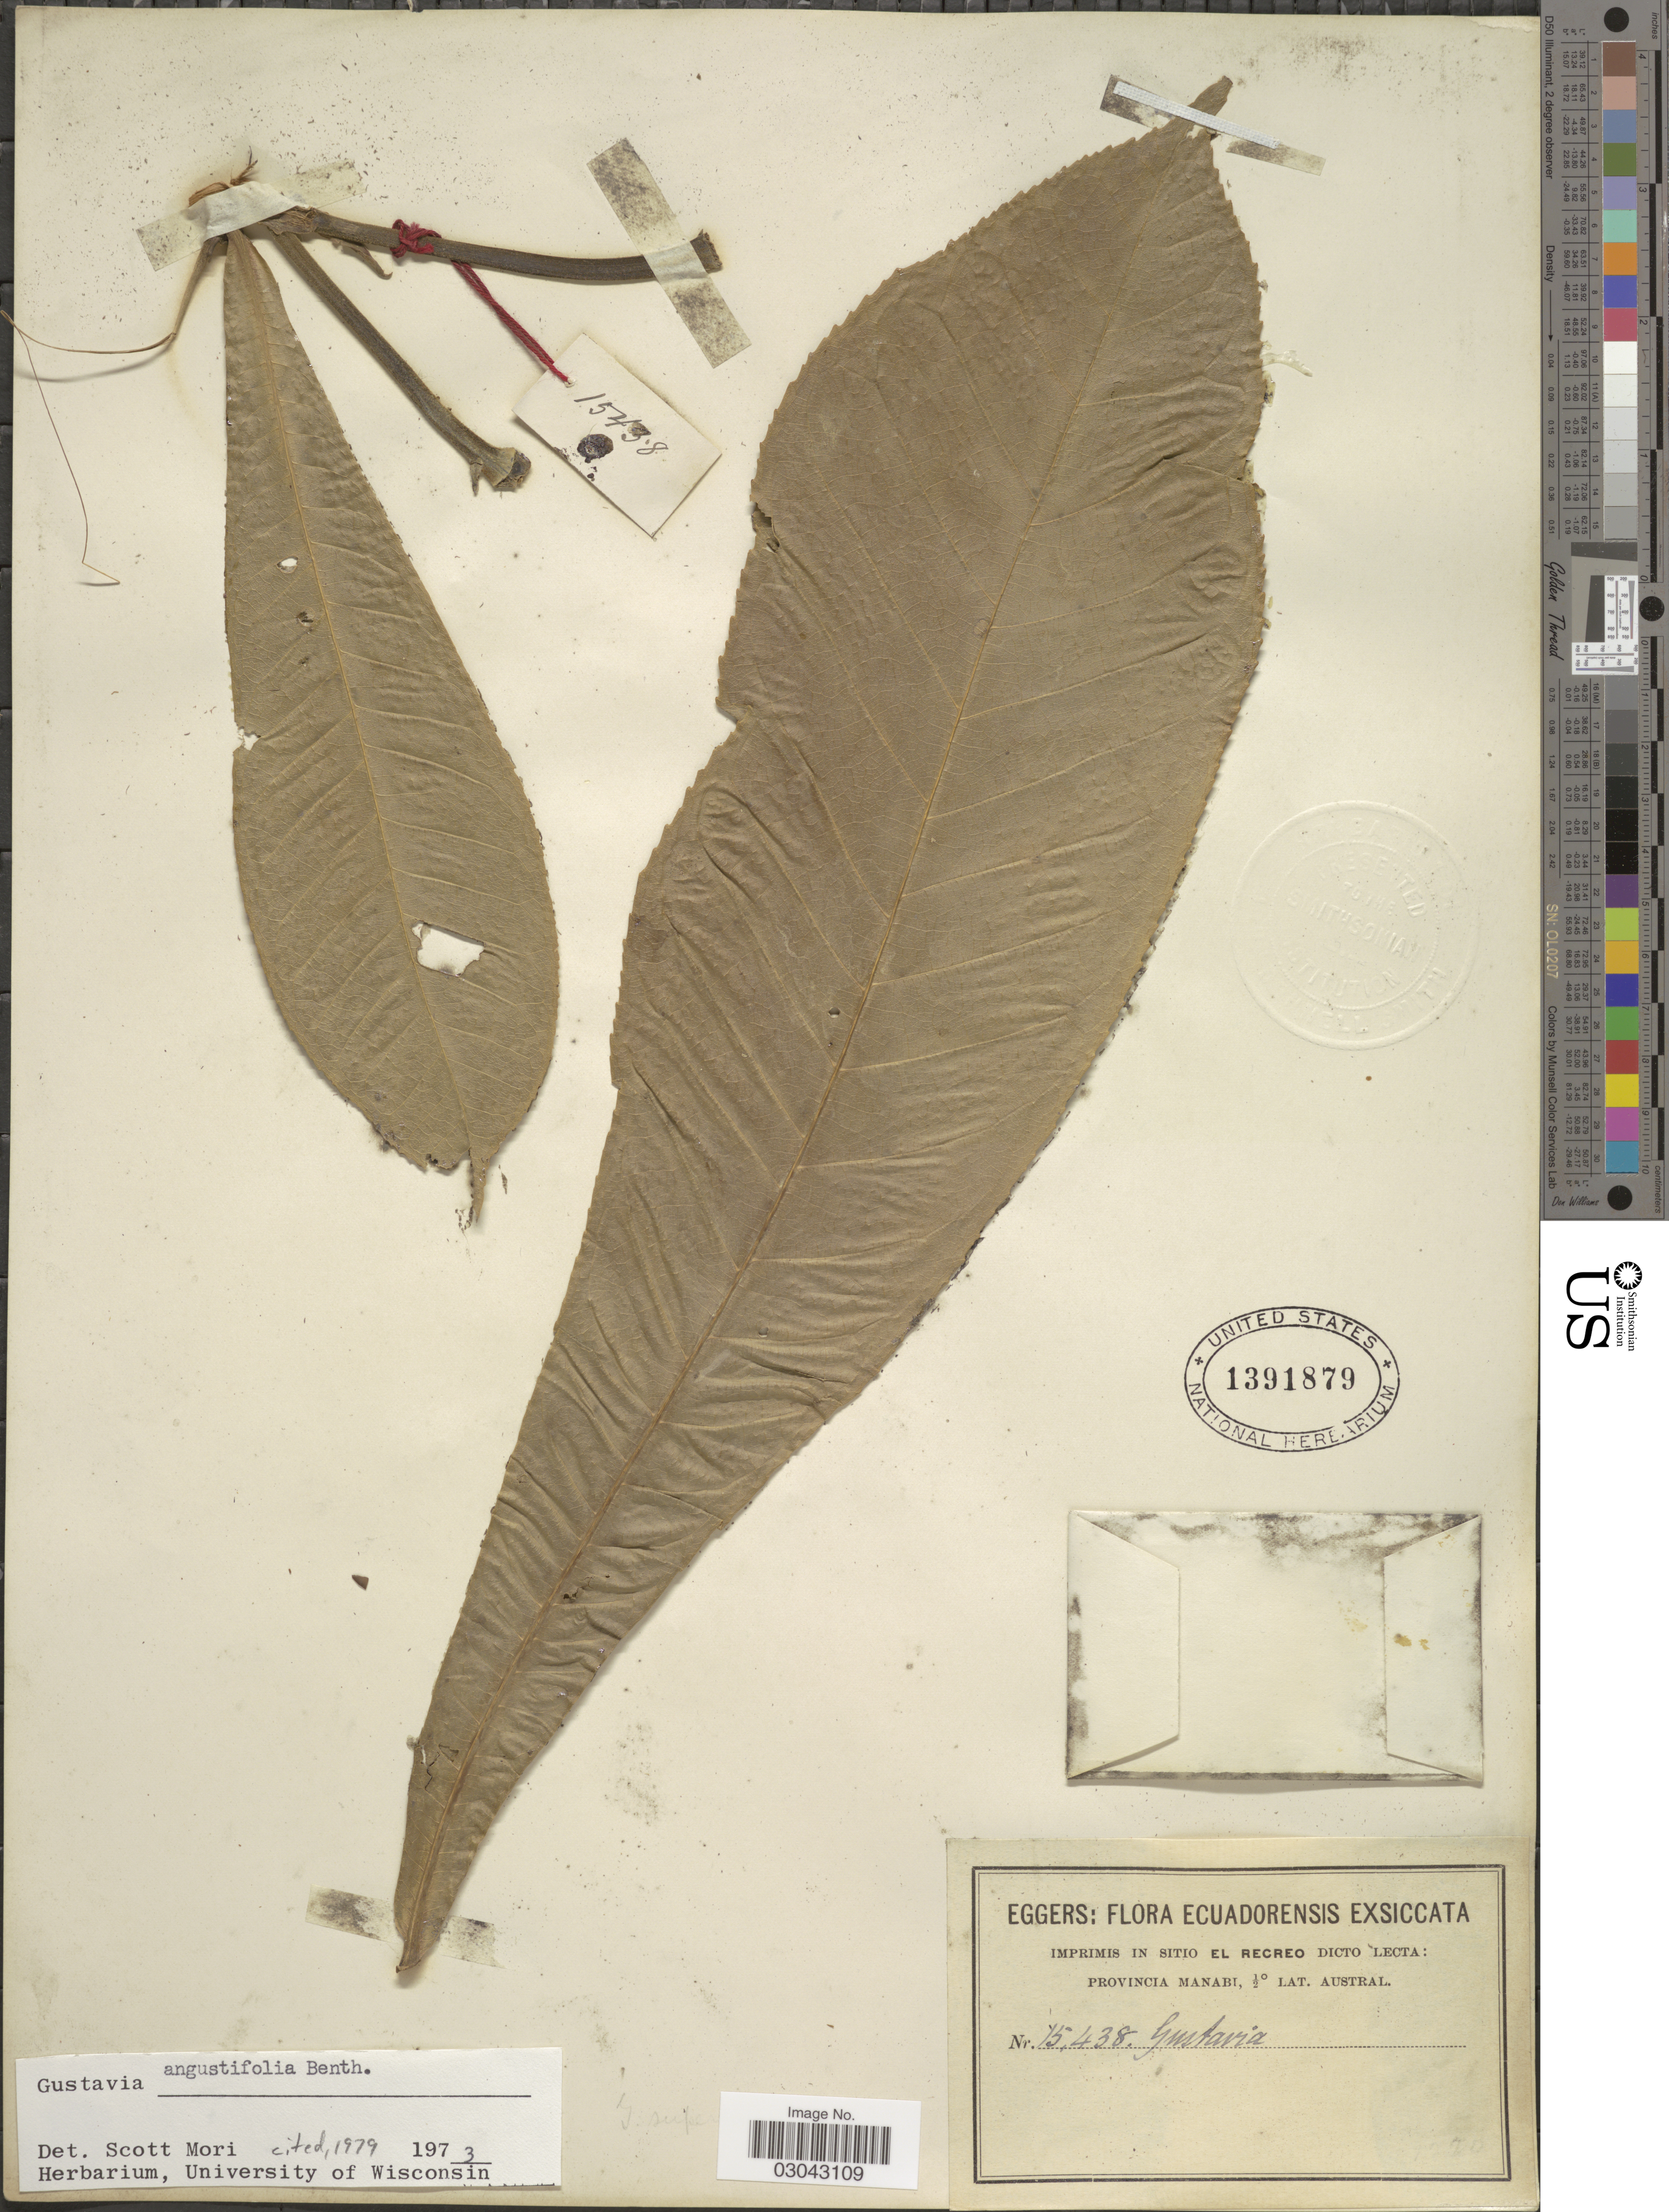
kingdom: Plantae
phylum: Tracheophyta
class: Magnoliopsida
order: Ericales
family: Lecythidaceae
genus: Gustavia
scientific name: Gustavia angustifolia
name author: Benth.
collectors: -. Eggers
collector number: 15438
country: Ecuador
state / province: Manabí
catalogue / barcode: US 1391879